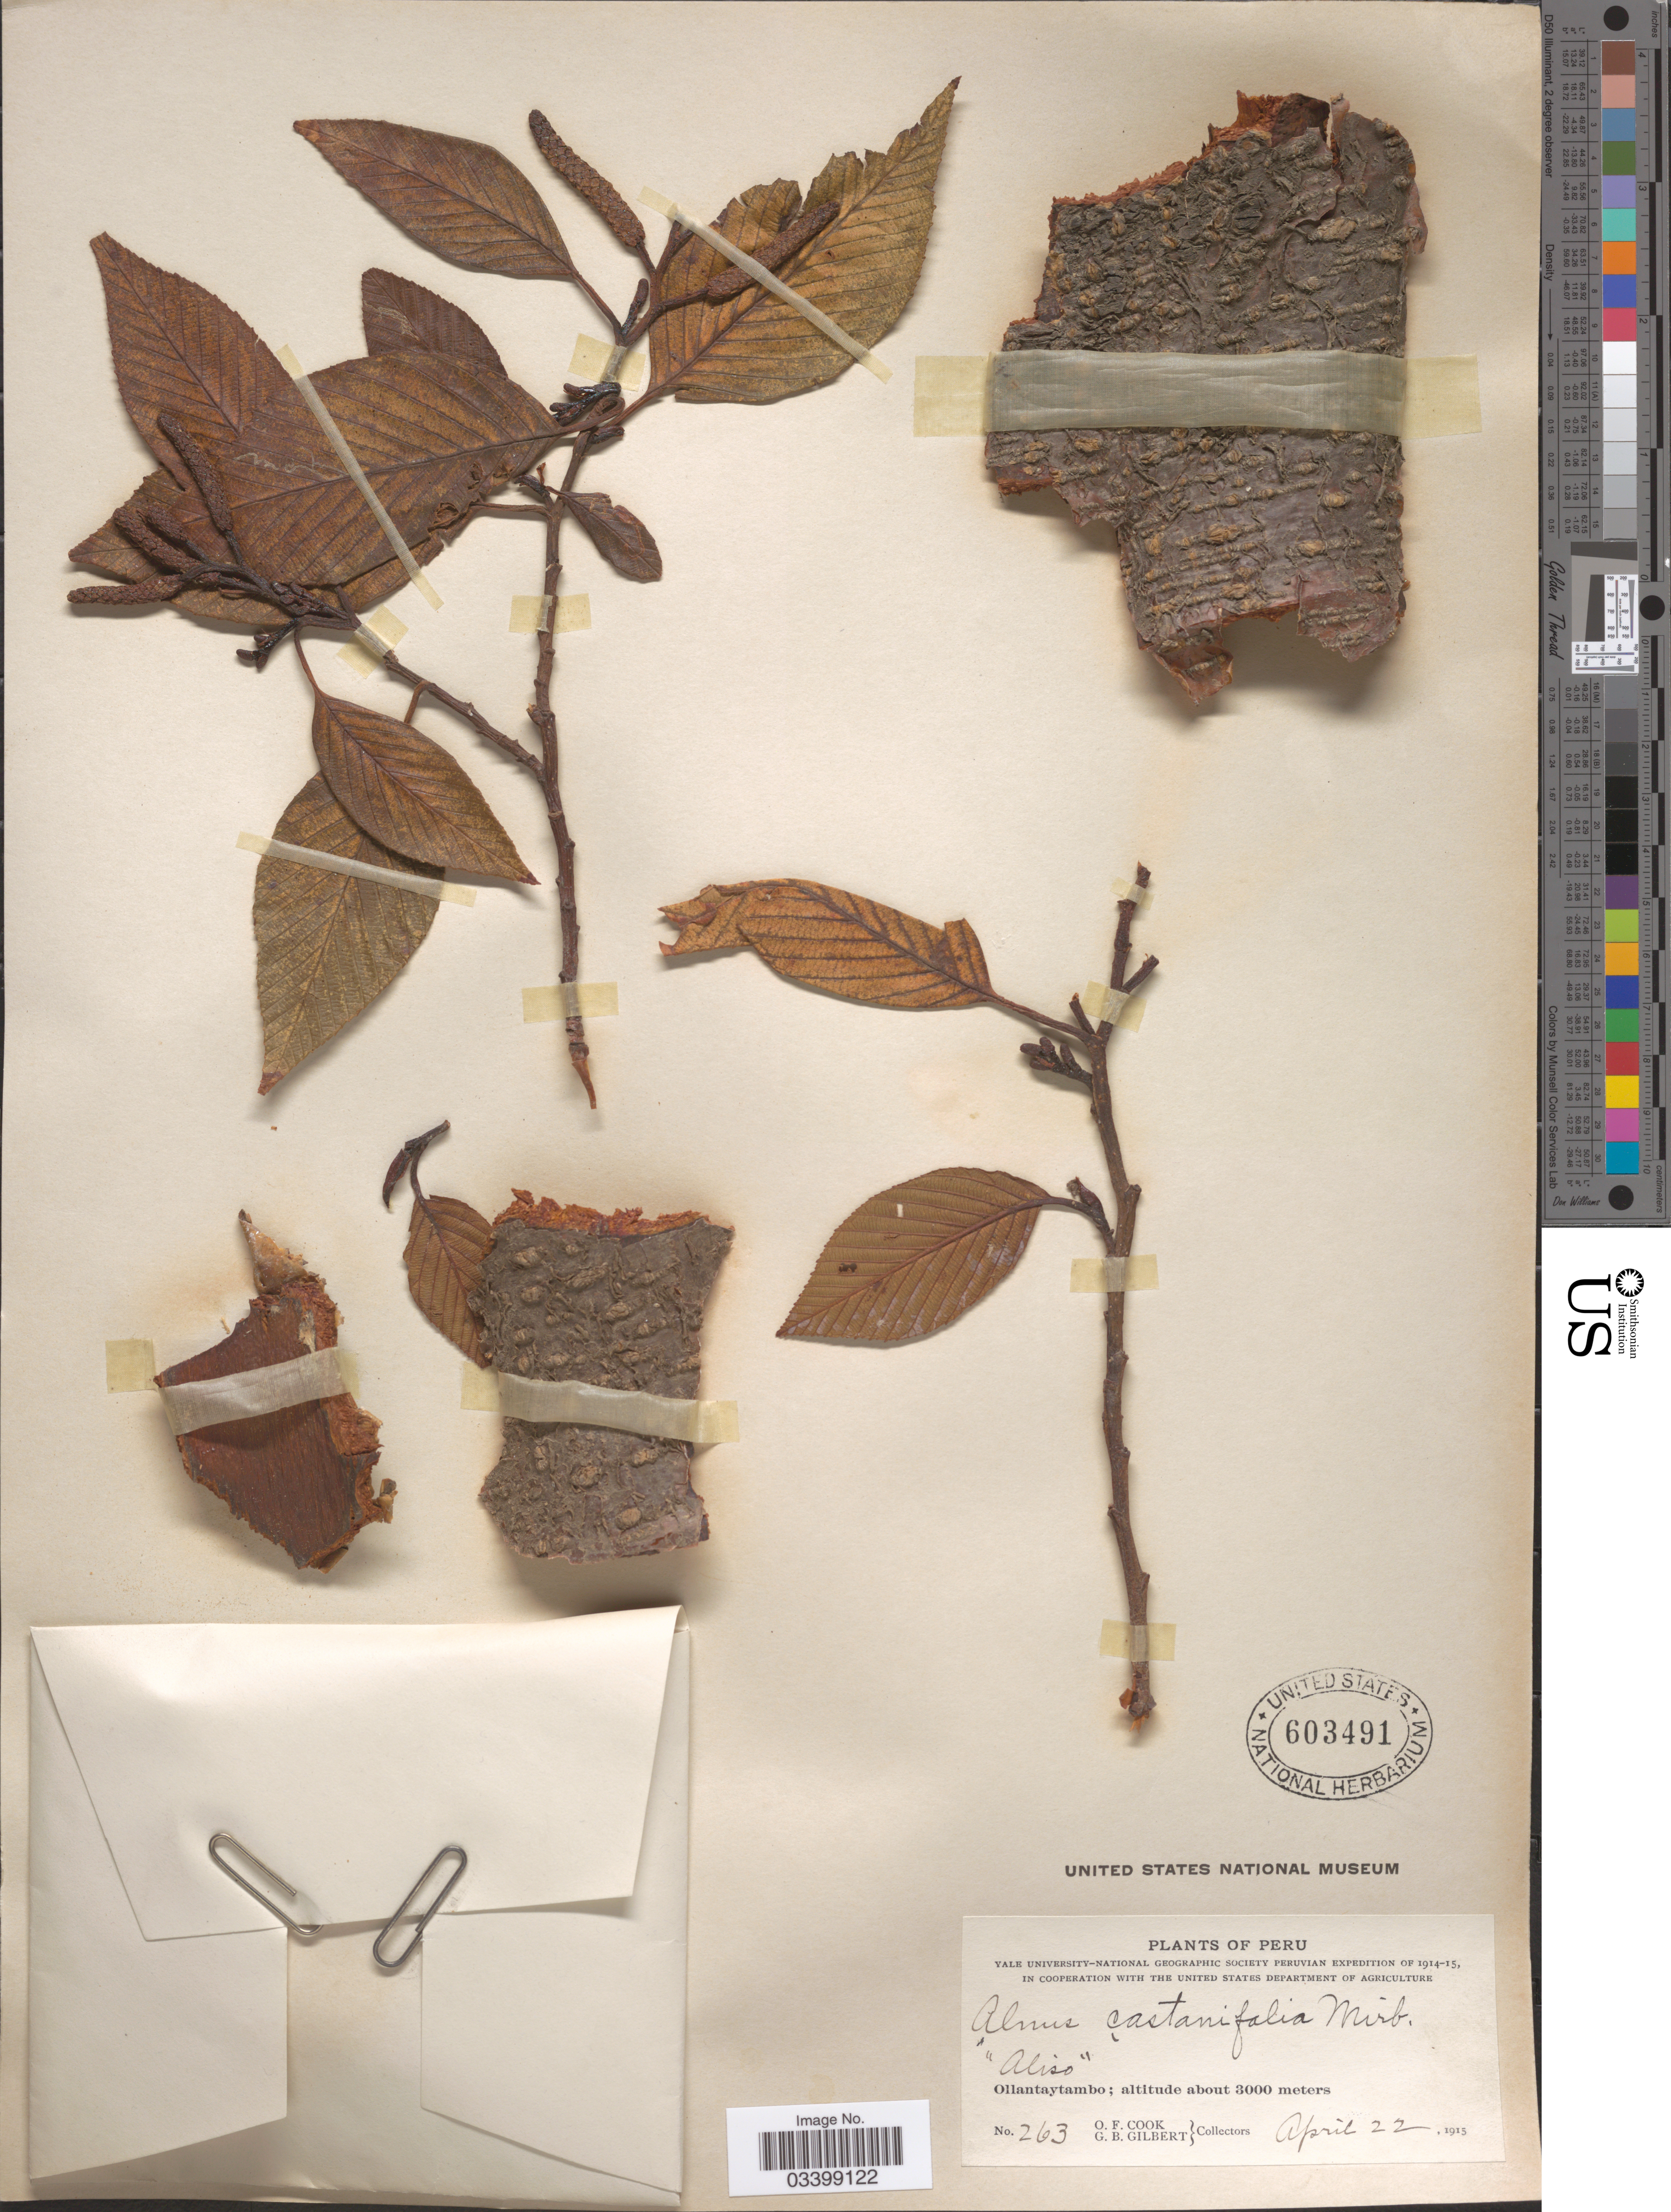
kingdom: Plantae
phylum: Tracheophyta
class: Magnoliopsida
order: Fagales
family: Betulaceae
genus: Alnus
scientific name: Alnus acuminata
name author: Kunth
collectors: O. F. Cook & G. B. Gilbert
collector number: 263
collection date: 1915-04-22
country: Peru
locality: Ollantaytambo.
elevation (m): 3000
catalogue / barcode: US 603491